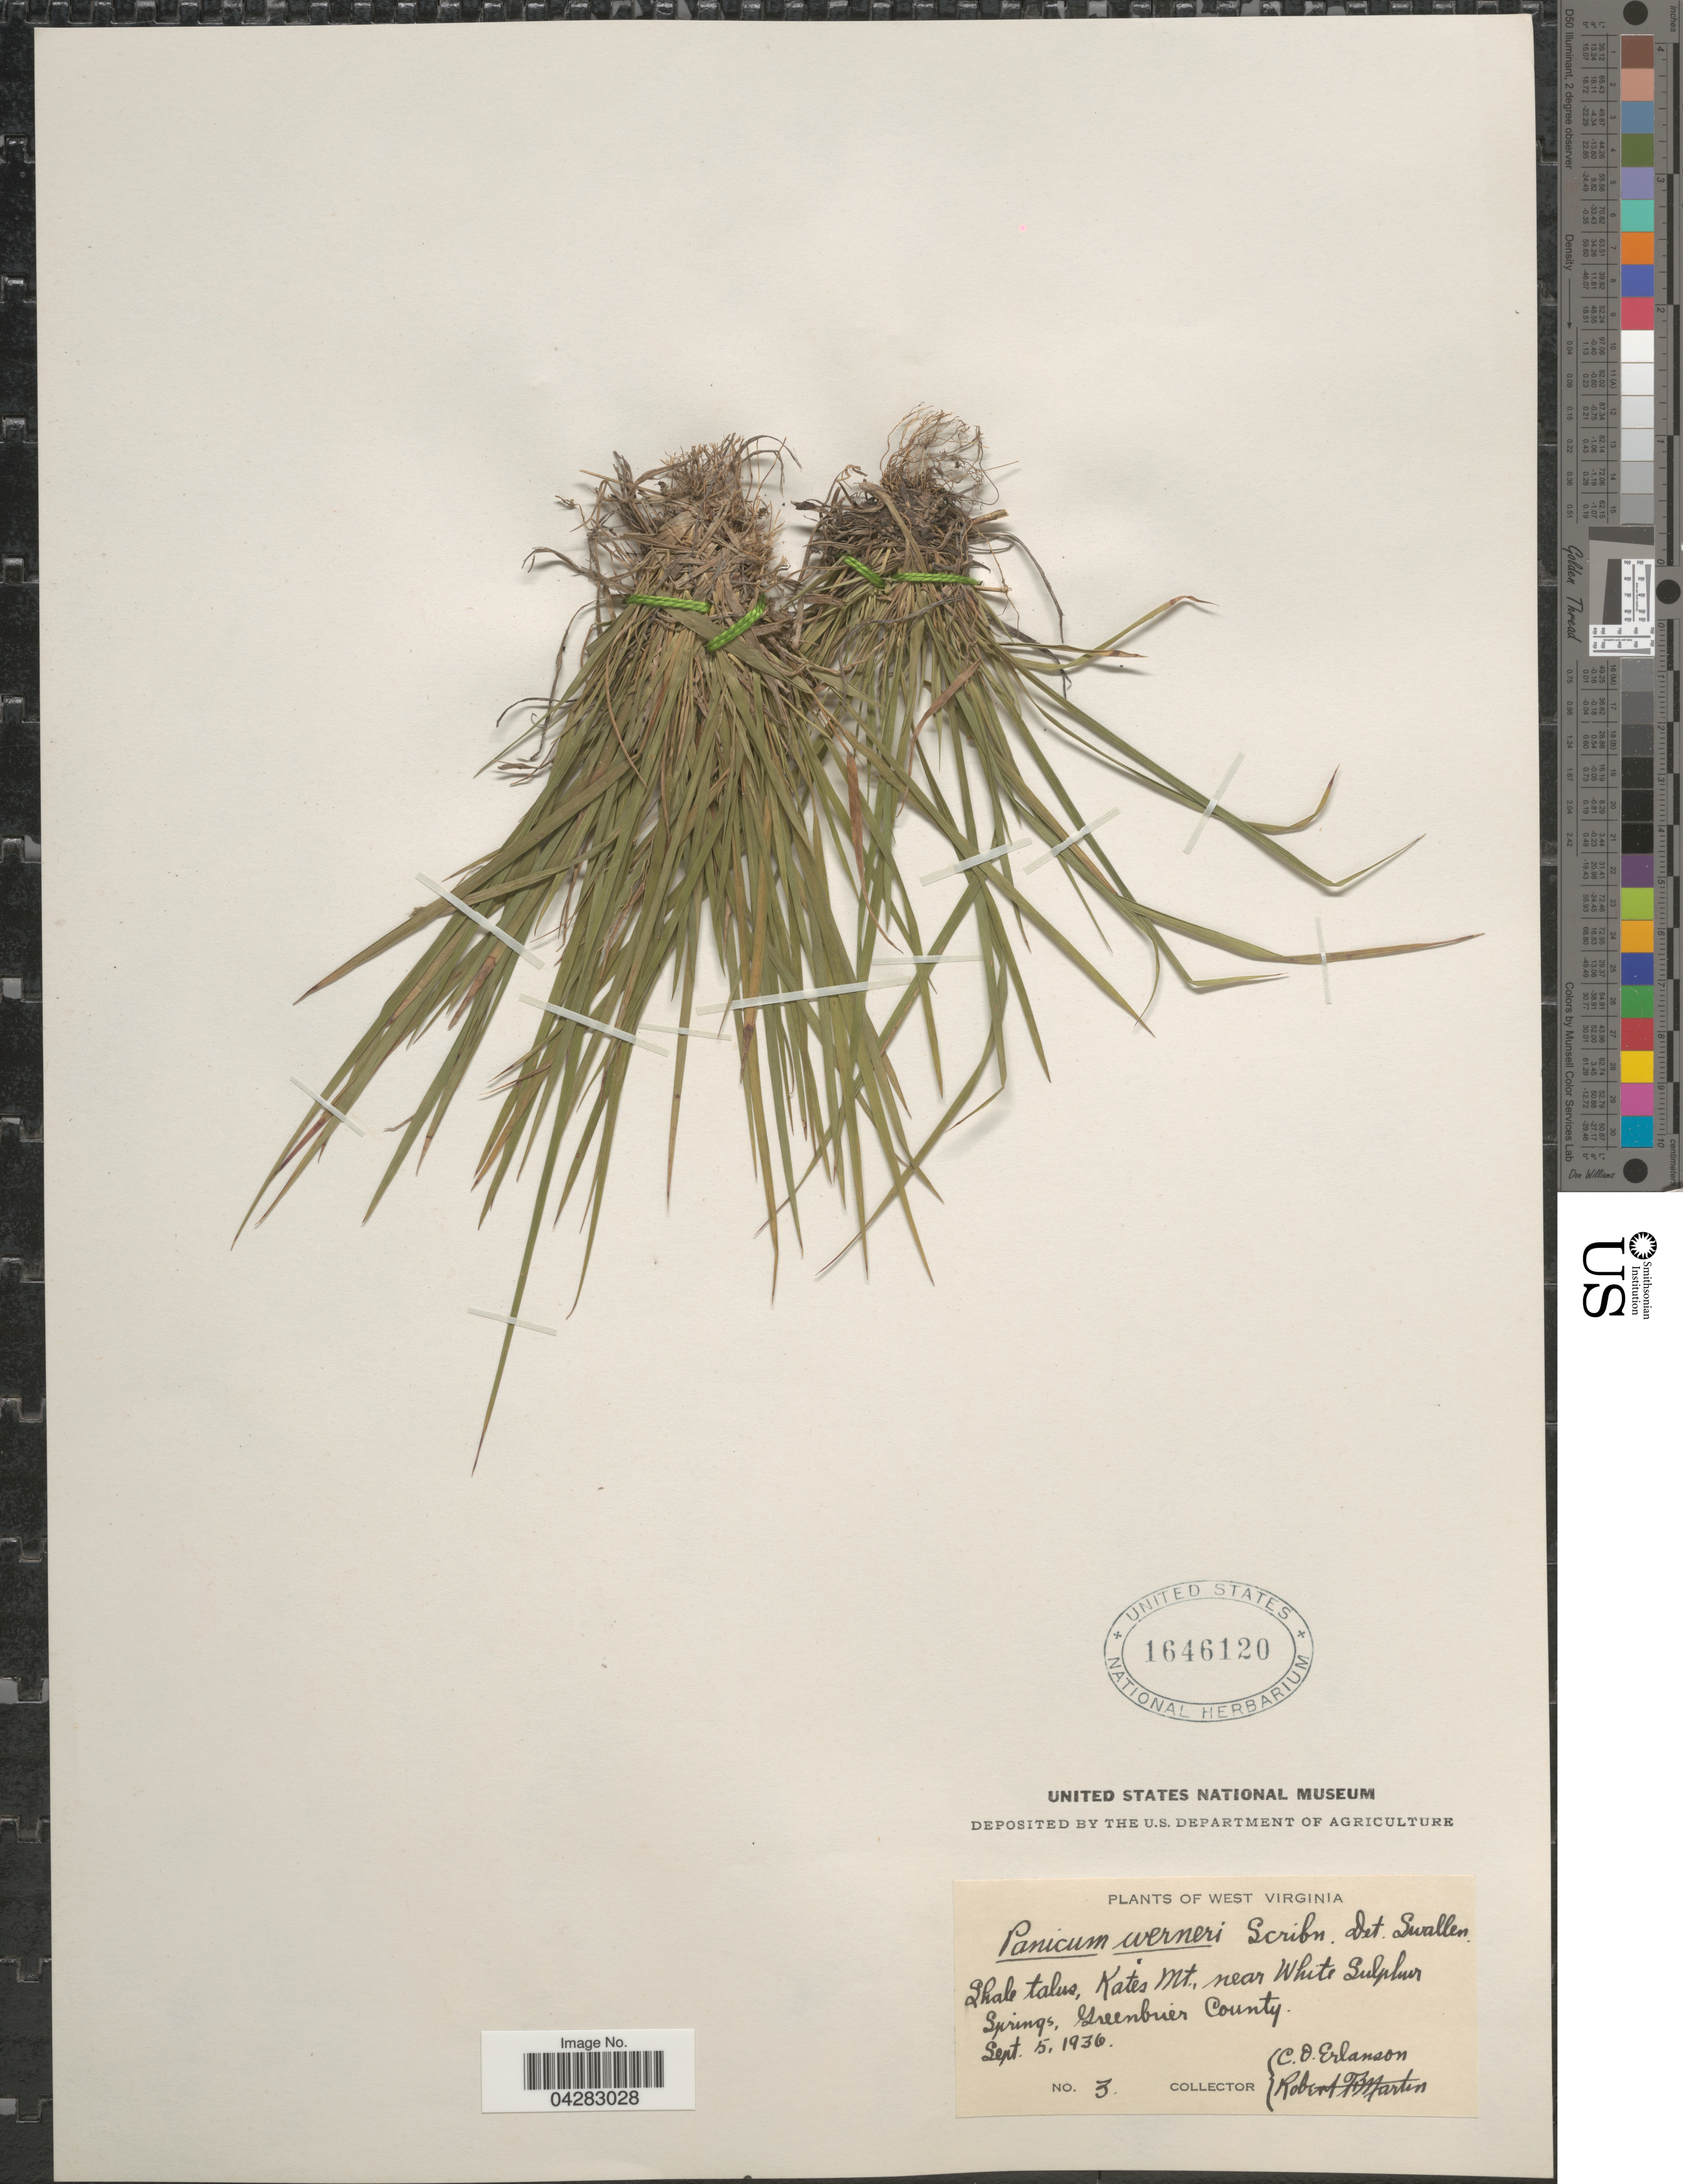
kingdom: Plantae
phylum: Tracheophyta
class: Liliopsida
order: Poales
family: Poaceae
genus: Dichanthelium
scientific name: Dichanthelium linearifolium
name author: (Scribn.) Gould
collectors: C. O. Erlanson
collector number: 3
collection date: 1936-09-05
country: United States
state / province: West Virginia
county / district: Greenbrier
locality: Shale talus, Kates Mt., near White Sulphur Springs, Greenbrier County.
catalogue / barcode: US 1646120